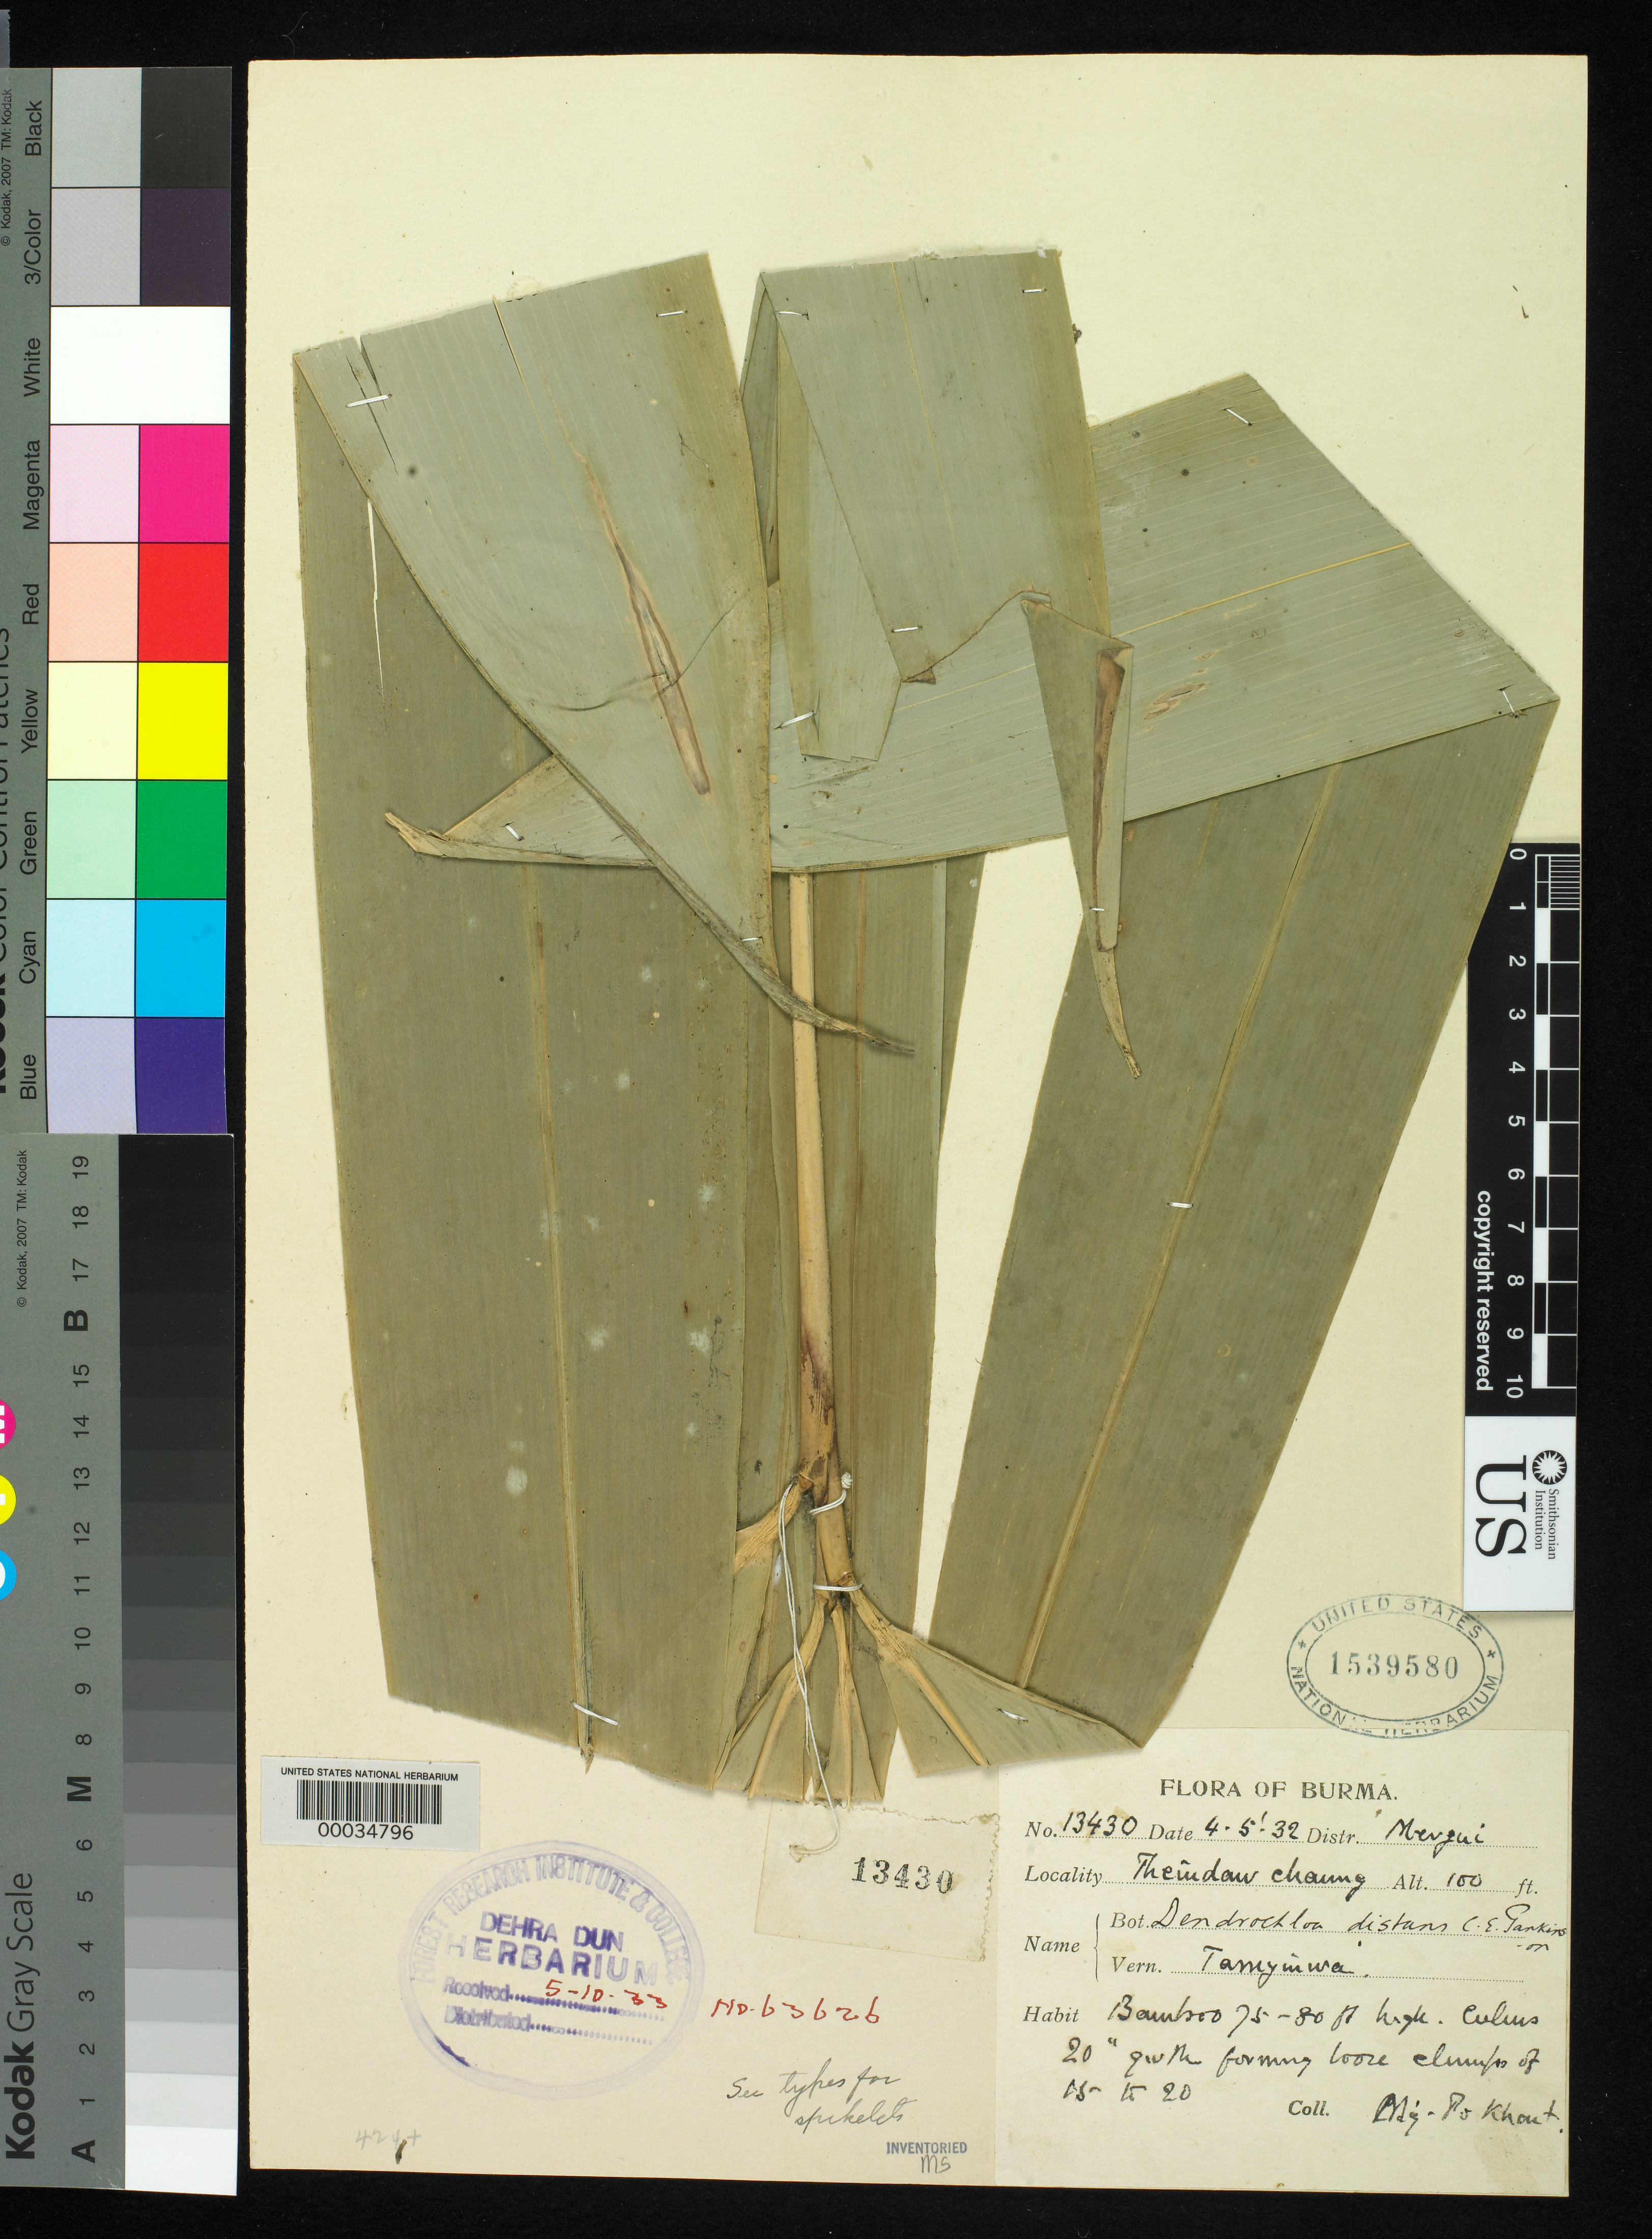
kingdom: Plantae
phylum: Tracheophyta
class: Liliopsida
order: Poales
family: Poaceae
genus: Schizostachyum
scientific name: Schizostachyum distans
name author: (C.E. Parkinson) Naithani & Bennet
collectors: -. Khout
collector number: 13430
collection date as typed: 04 May 1932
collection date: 1932-05-04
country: Myanmar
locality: Theindaw, Chaung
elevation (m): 31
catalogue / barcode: US 1539580